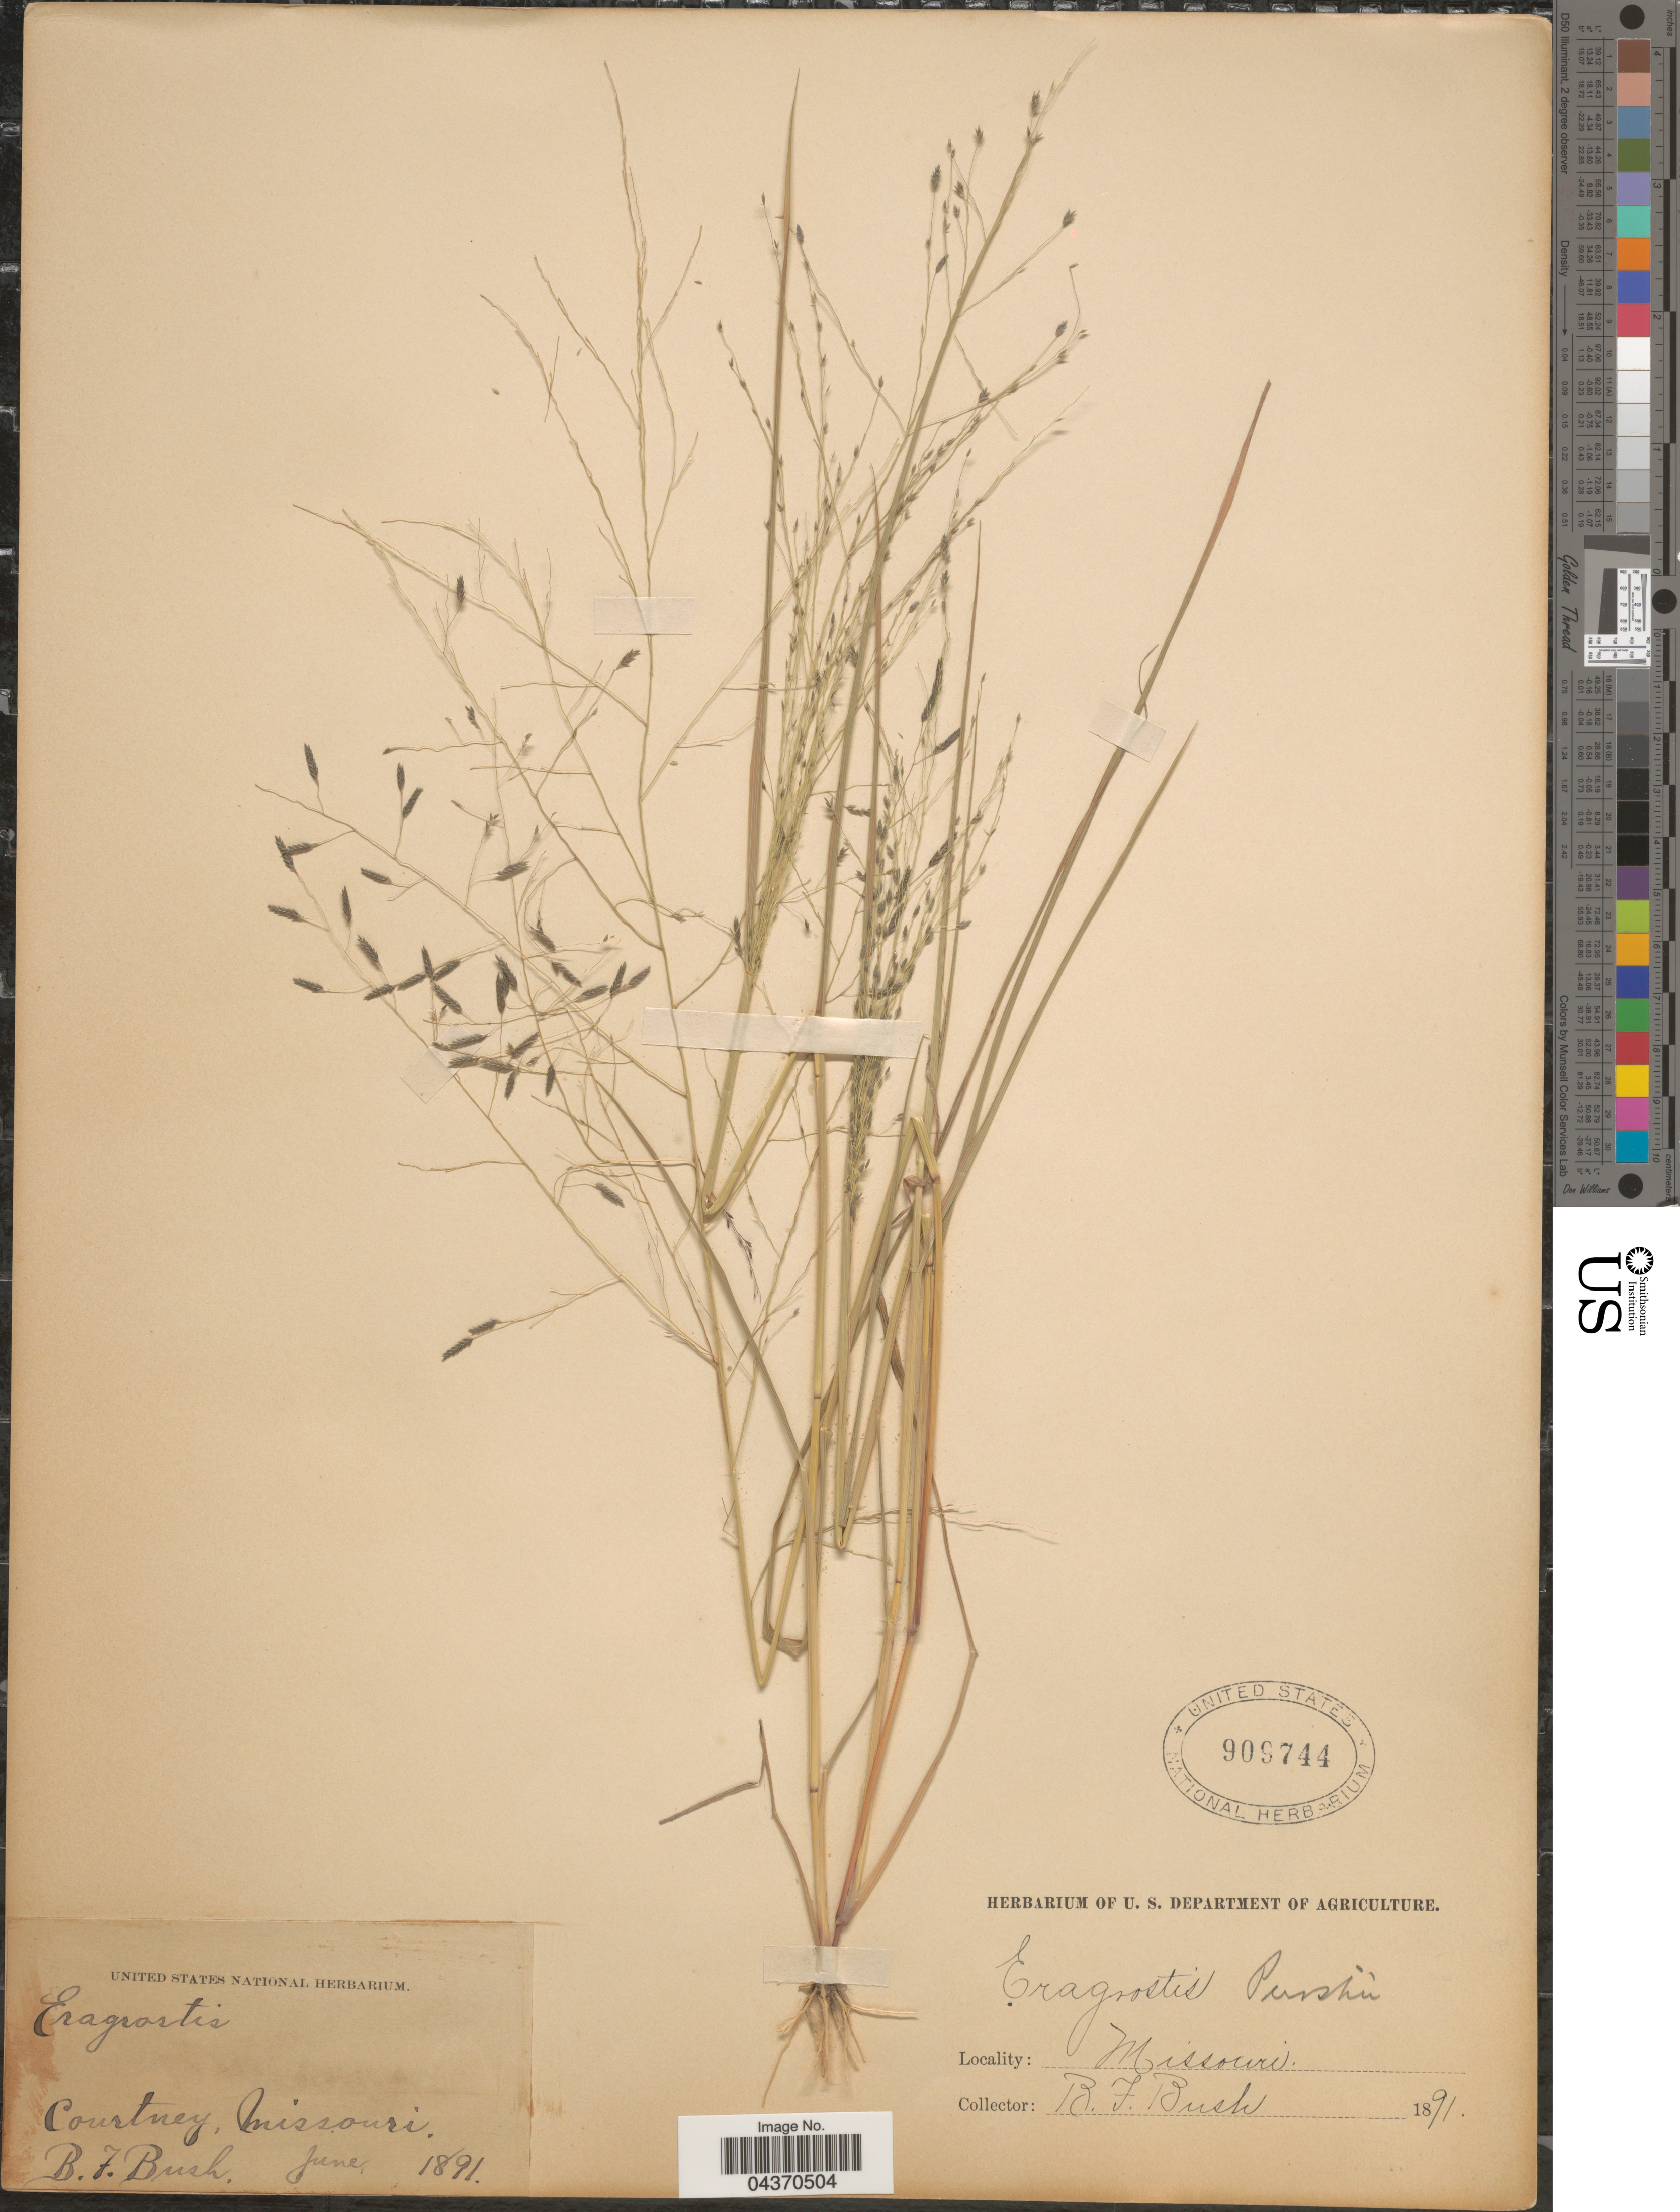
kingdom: Plantae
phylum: Tracheophyta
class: Liliopsida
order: Poales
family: Poaceae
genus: Eragrostis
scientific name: Eragrostis pectinacea var. miserrima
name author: (E. Fourn.) Reeder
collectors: B. F. Bush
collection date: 1891-06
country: United States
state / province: Missouri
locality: Courtney.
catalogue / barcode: US 909744